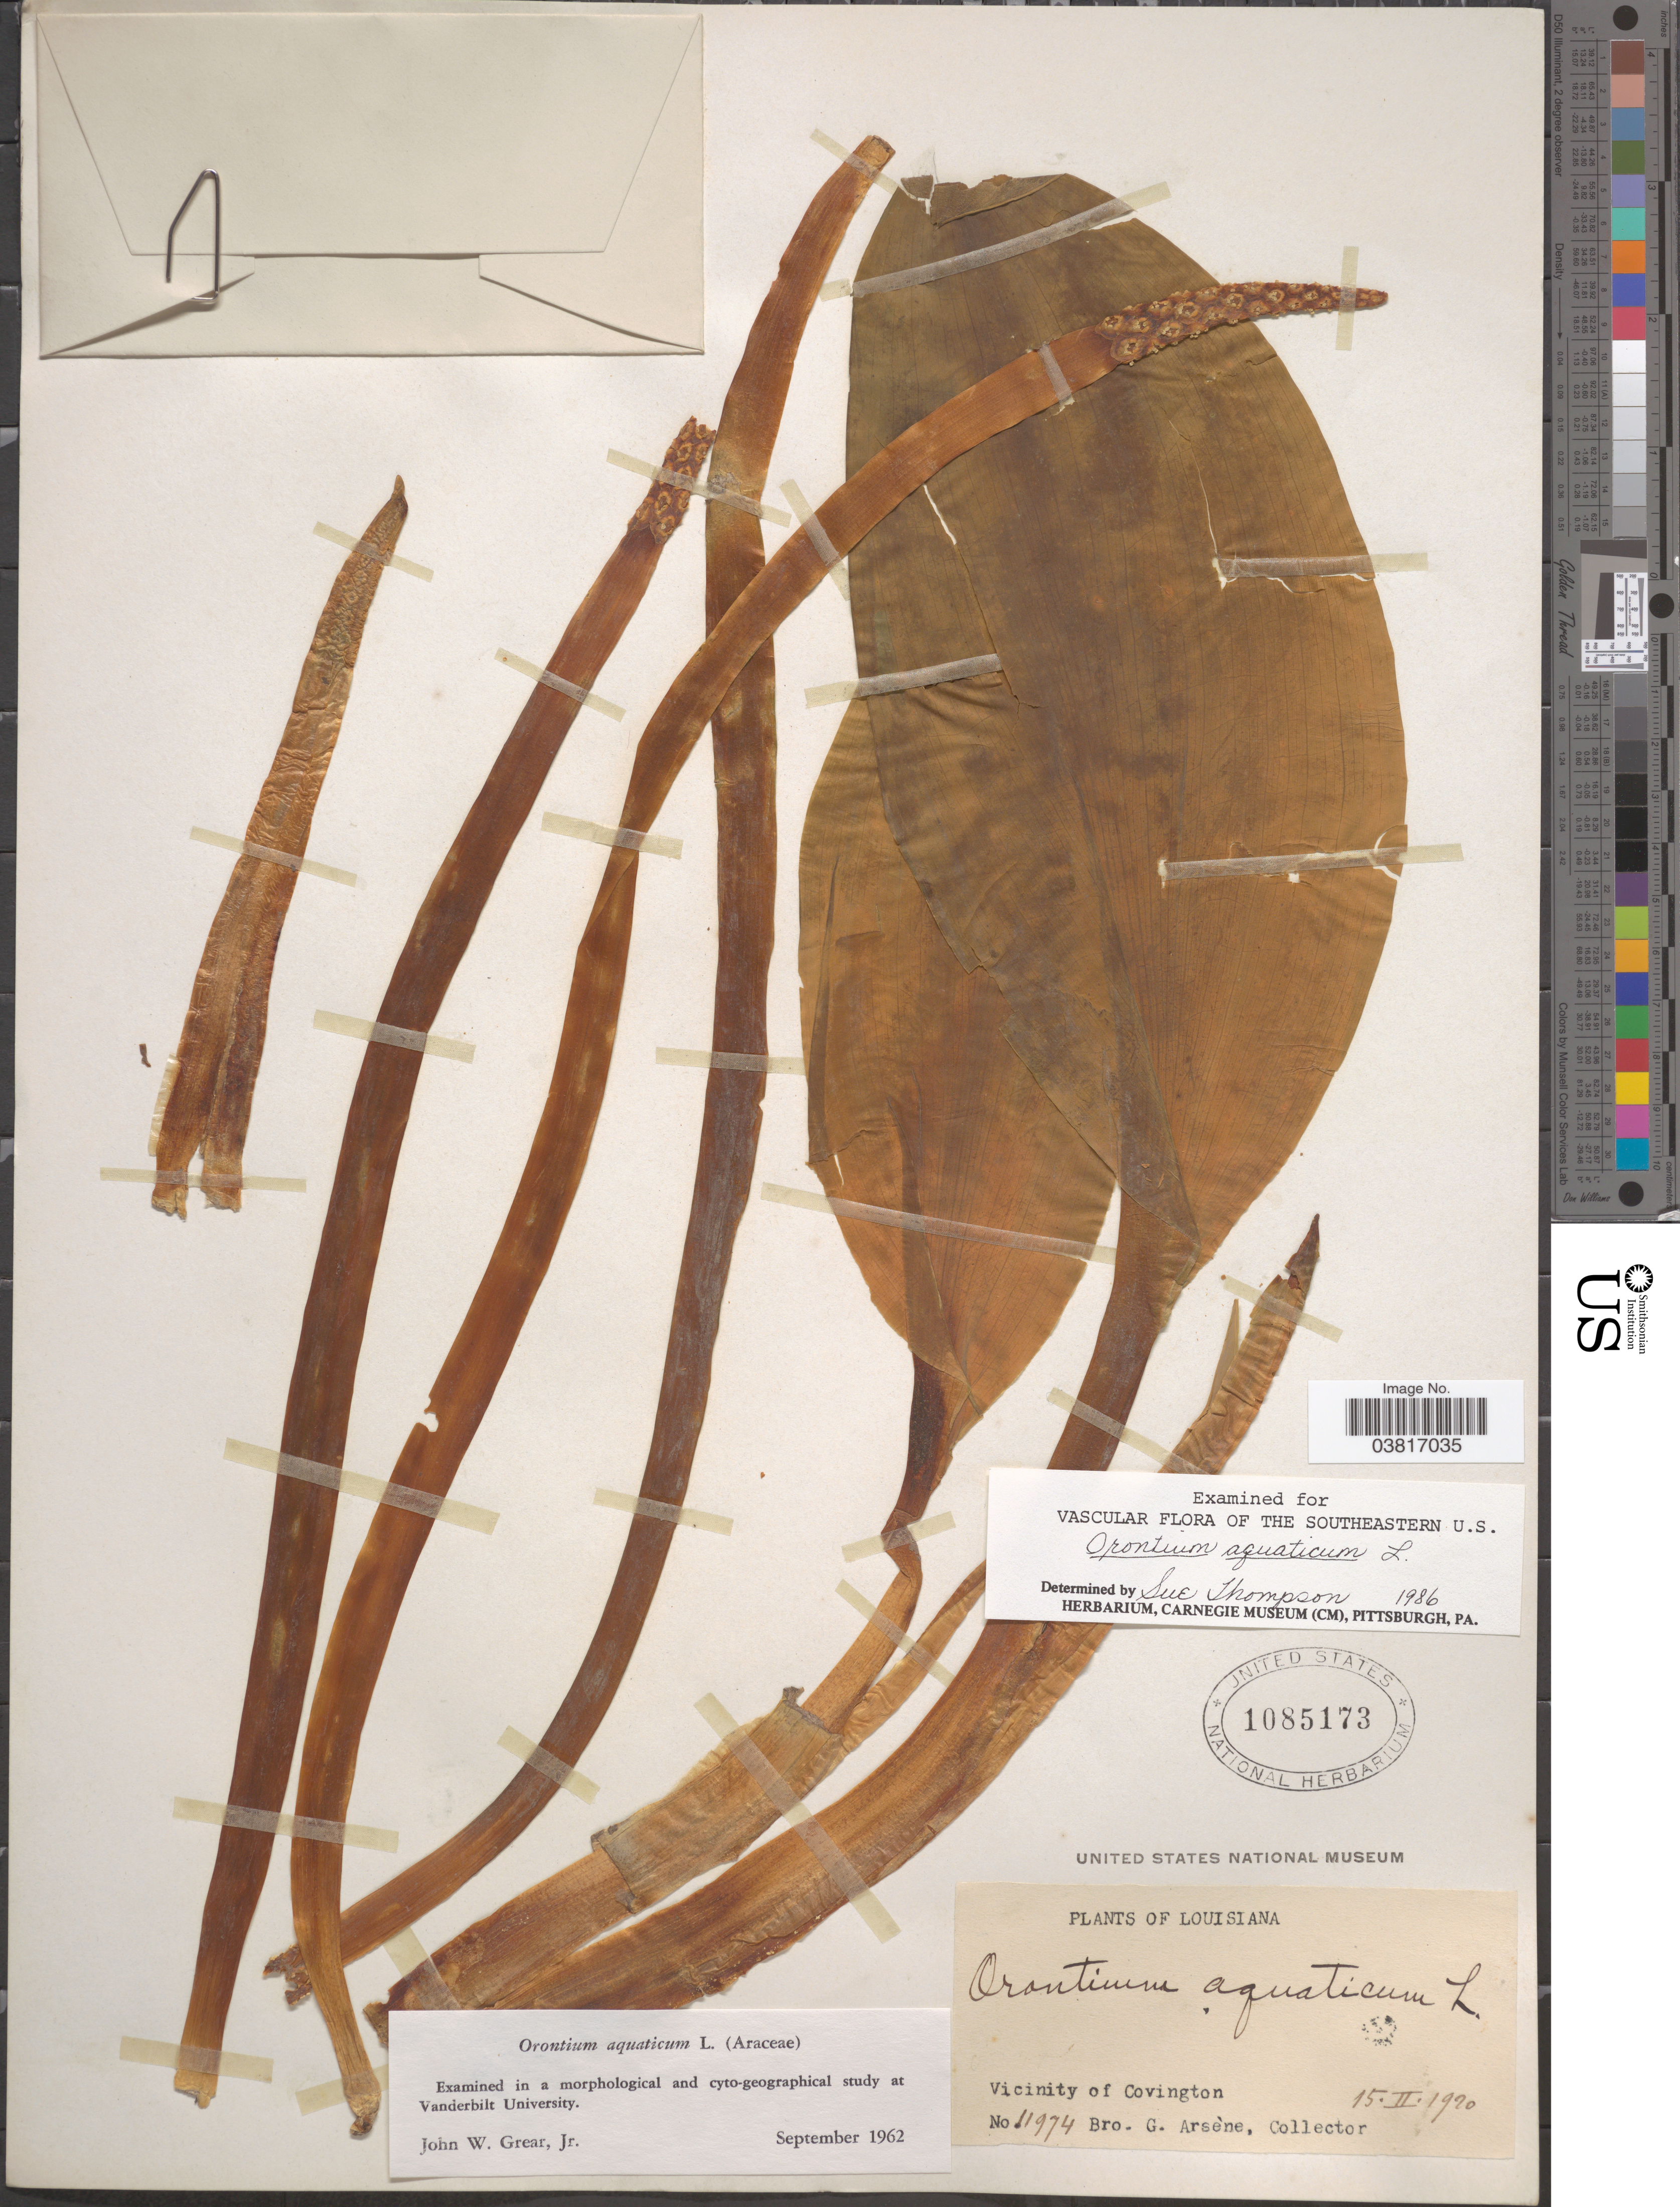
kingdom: Plantae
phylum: Tracheophyta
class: Liliopsida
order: Alismatales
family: Araceae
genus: Orontium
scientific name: Orontium aquaticum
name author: L.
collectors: Bro. G. Arsène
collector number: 11974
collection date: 1920-02-15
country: United States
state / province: Louisiana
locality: Vicinity of Covington.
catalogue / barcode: US 1085173